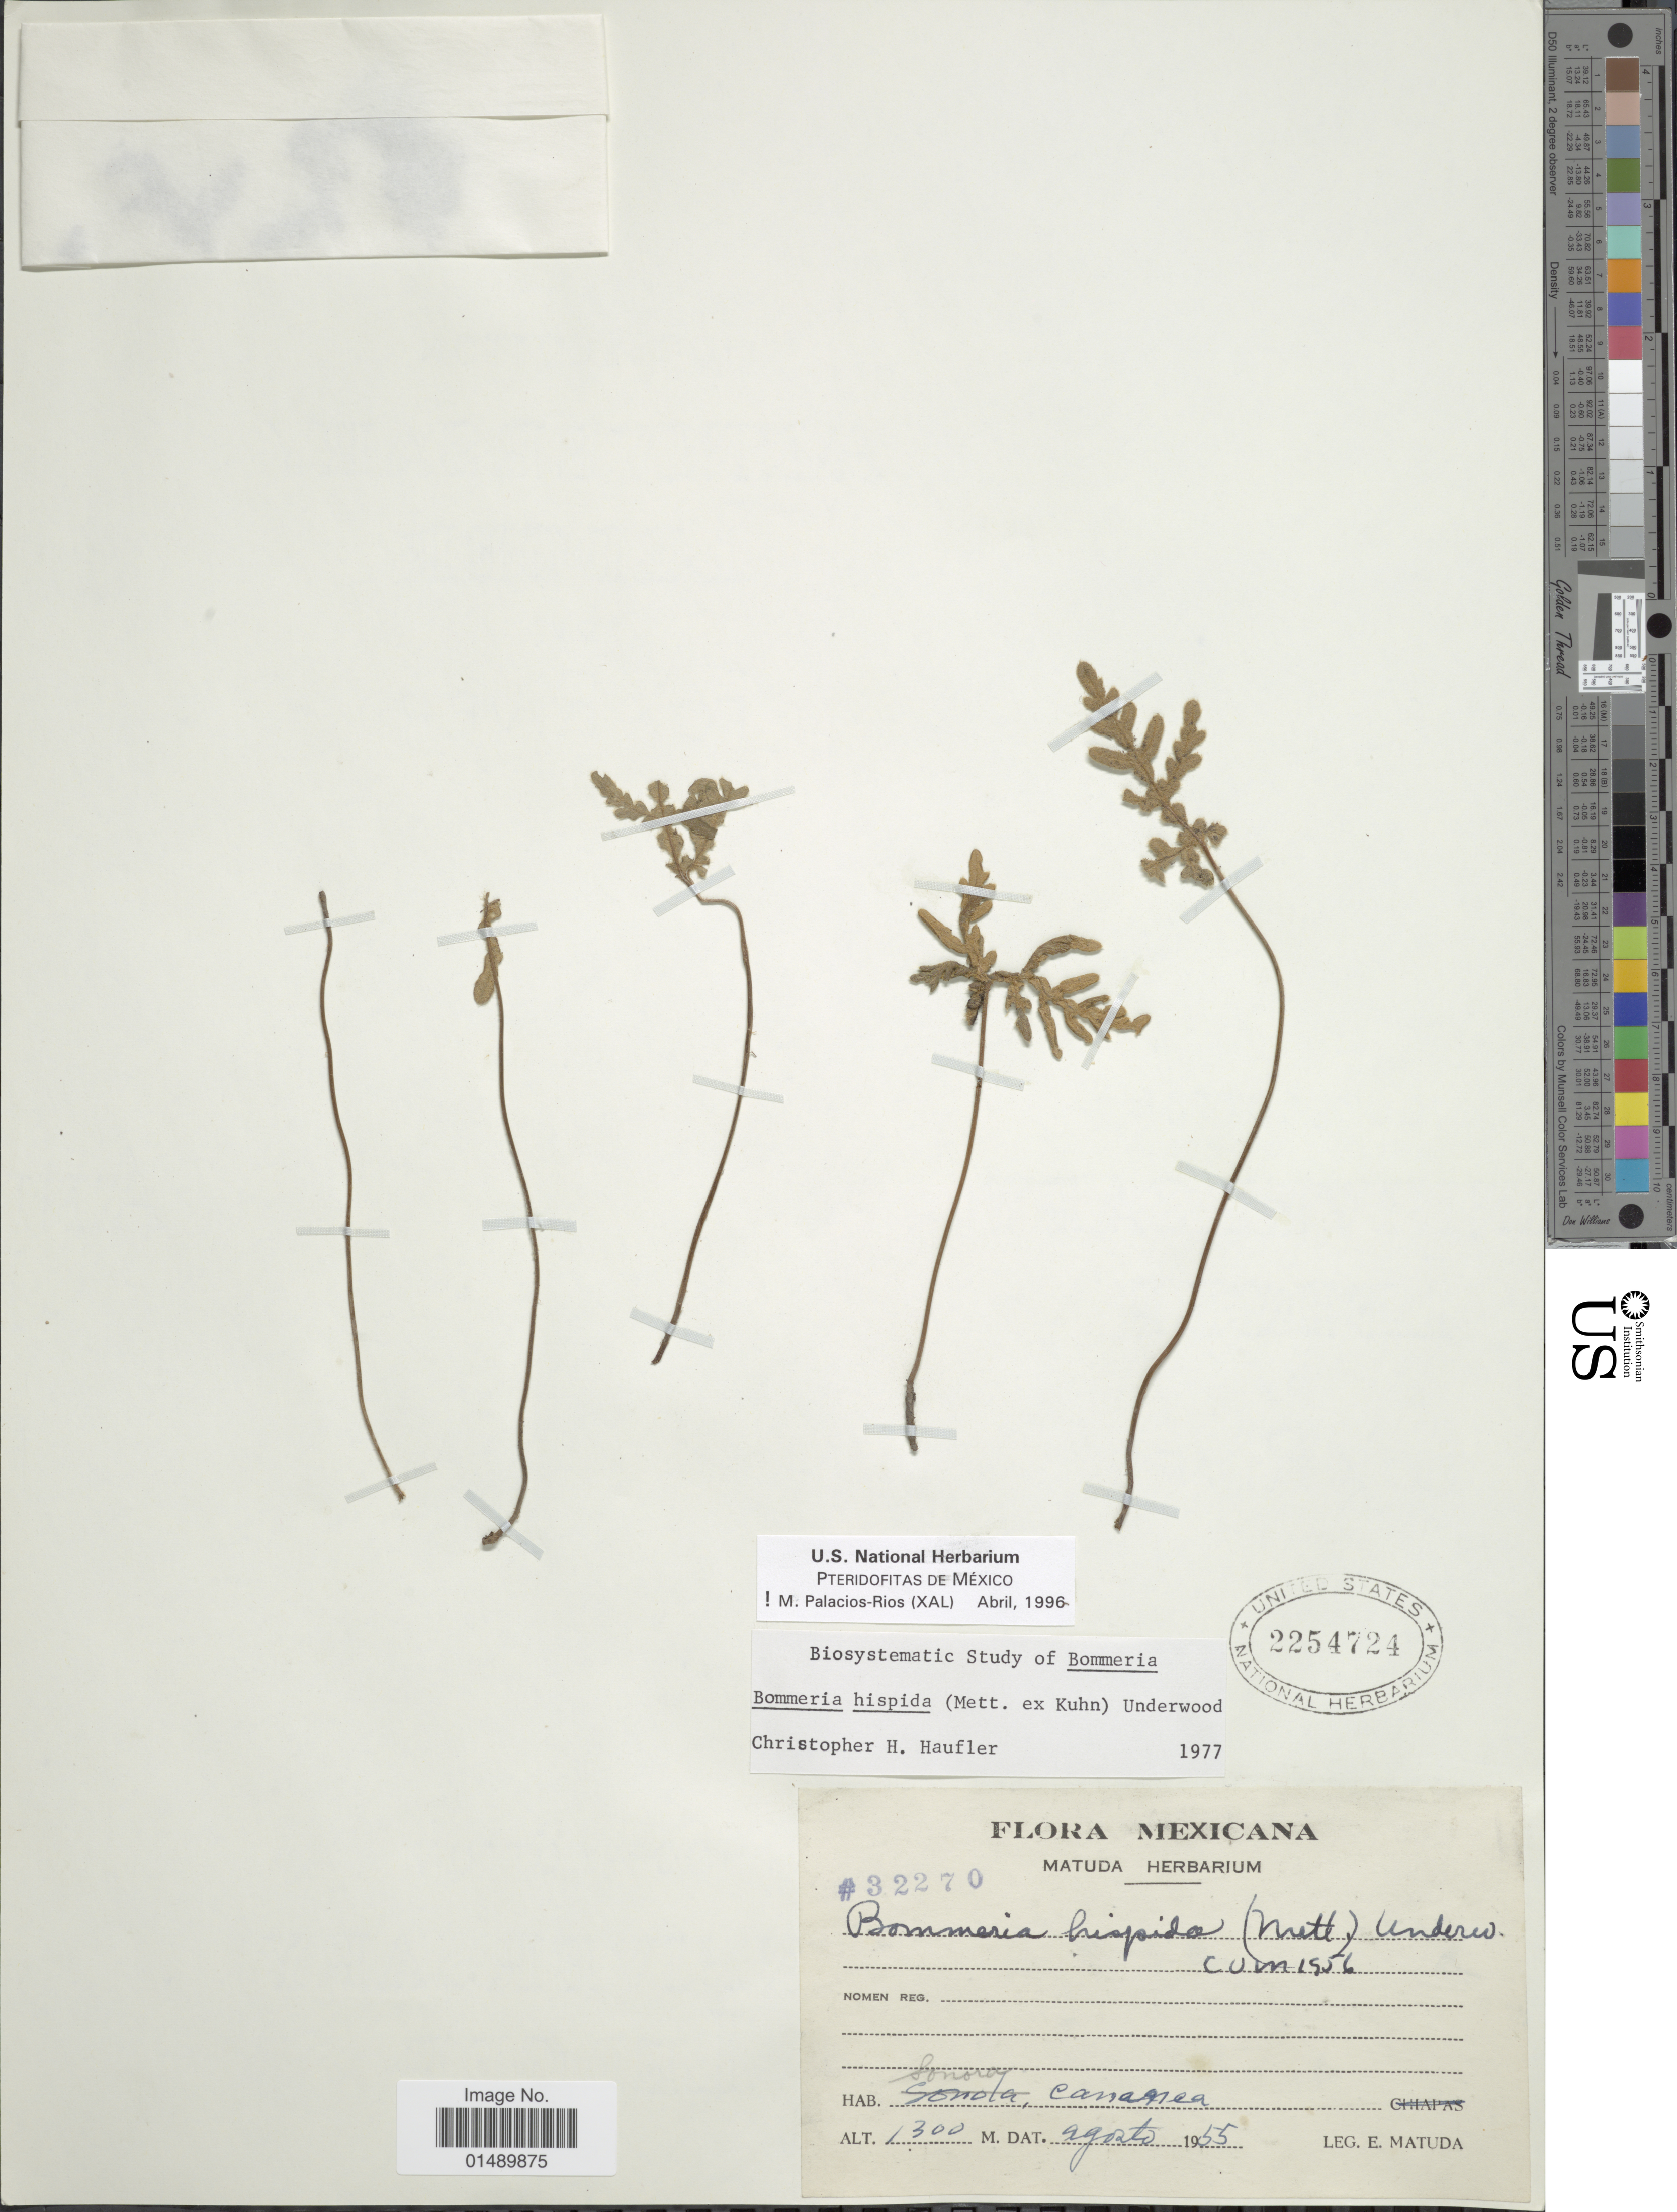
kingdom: Plantae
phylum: Tracheophyta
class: Polypodiopsida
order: Polypodiales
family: Pteridaceae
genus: Bommeria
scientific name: Bommeria hispida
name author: (Mett. ex Kuhn) Underw.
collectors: E. Matuda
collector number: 32270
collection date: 1955-08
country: Mexico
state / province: Sonora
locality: Mexicana, Sonora, Cananea.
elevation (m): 1300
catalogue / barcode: US 2254724